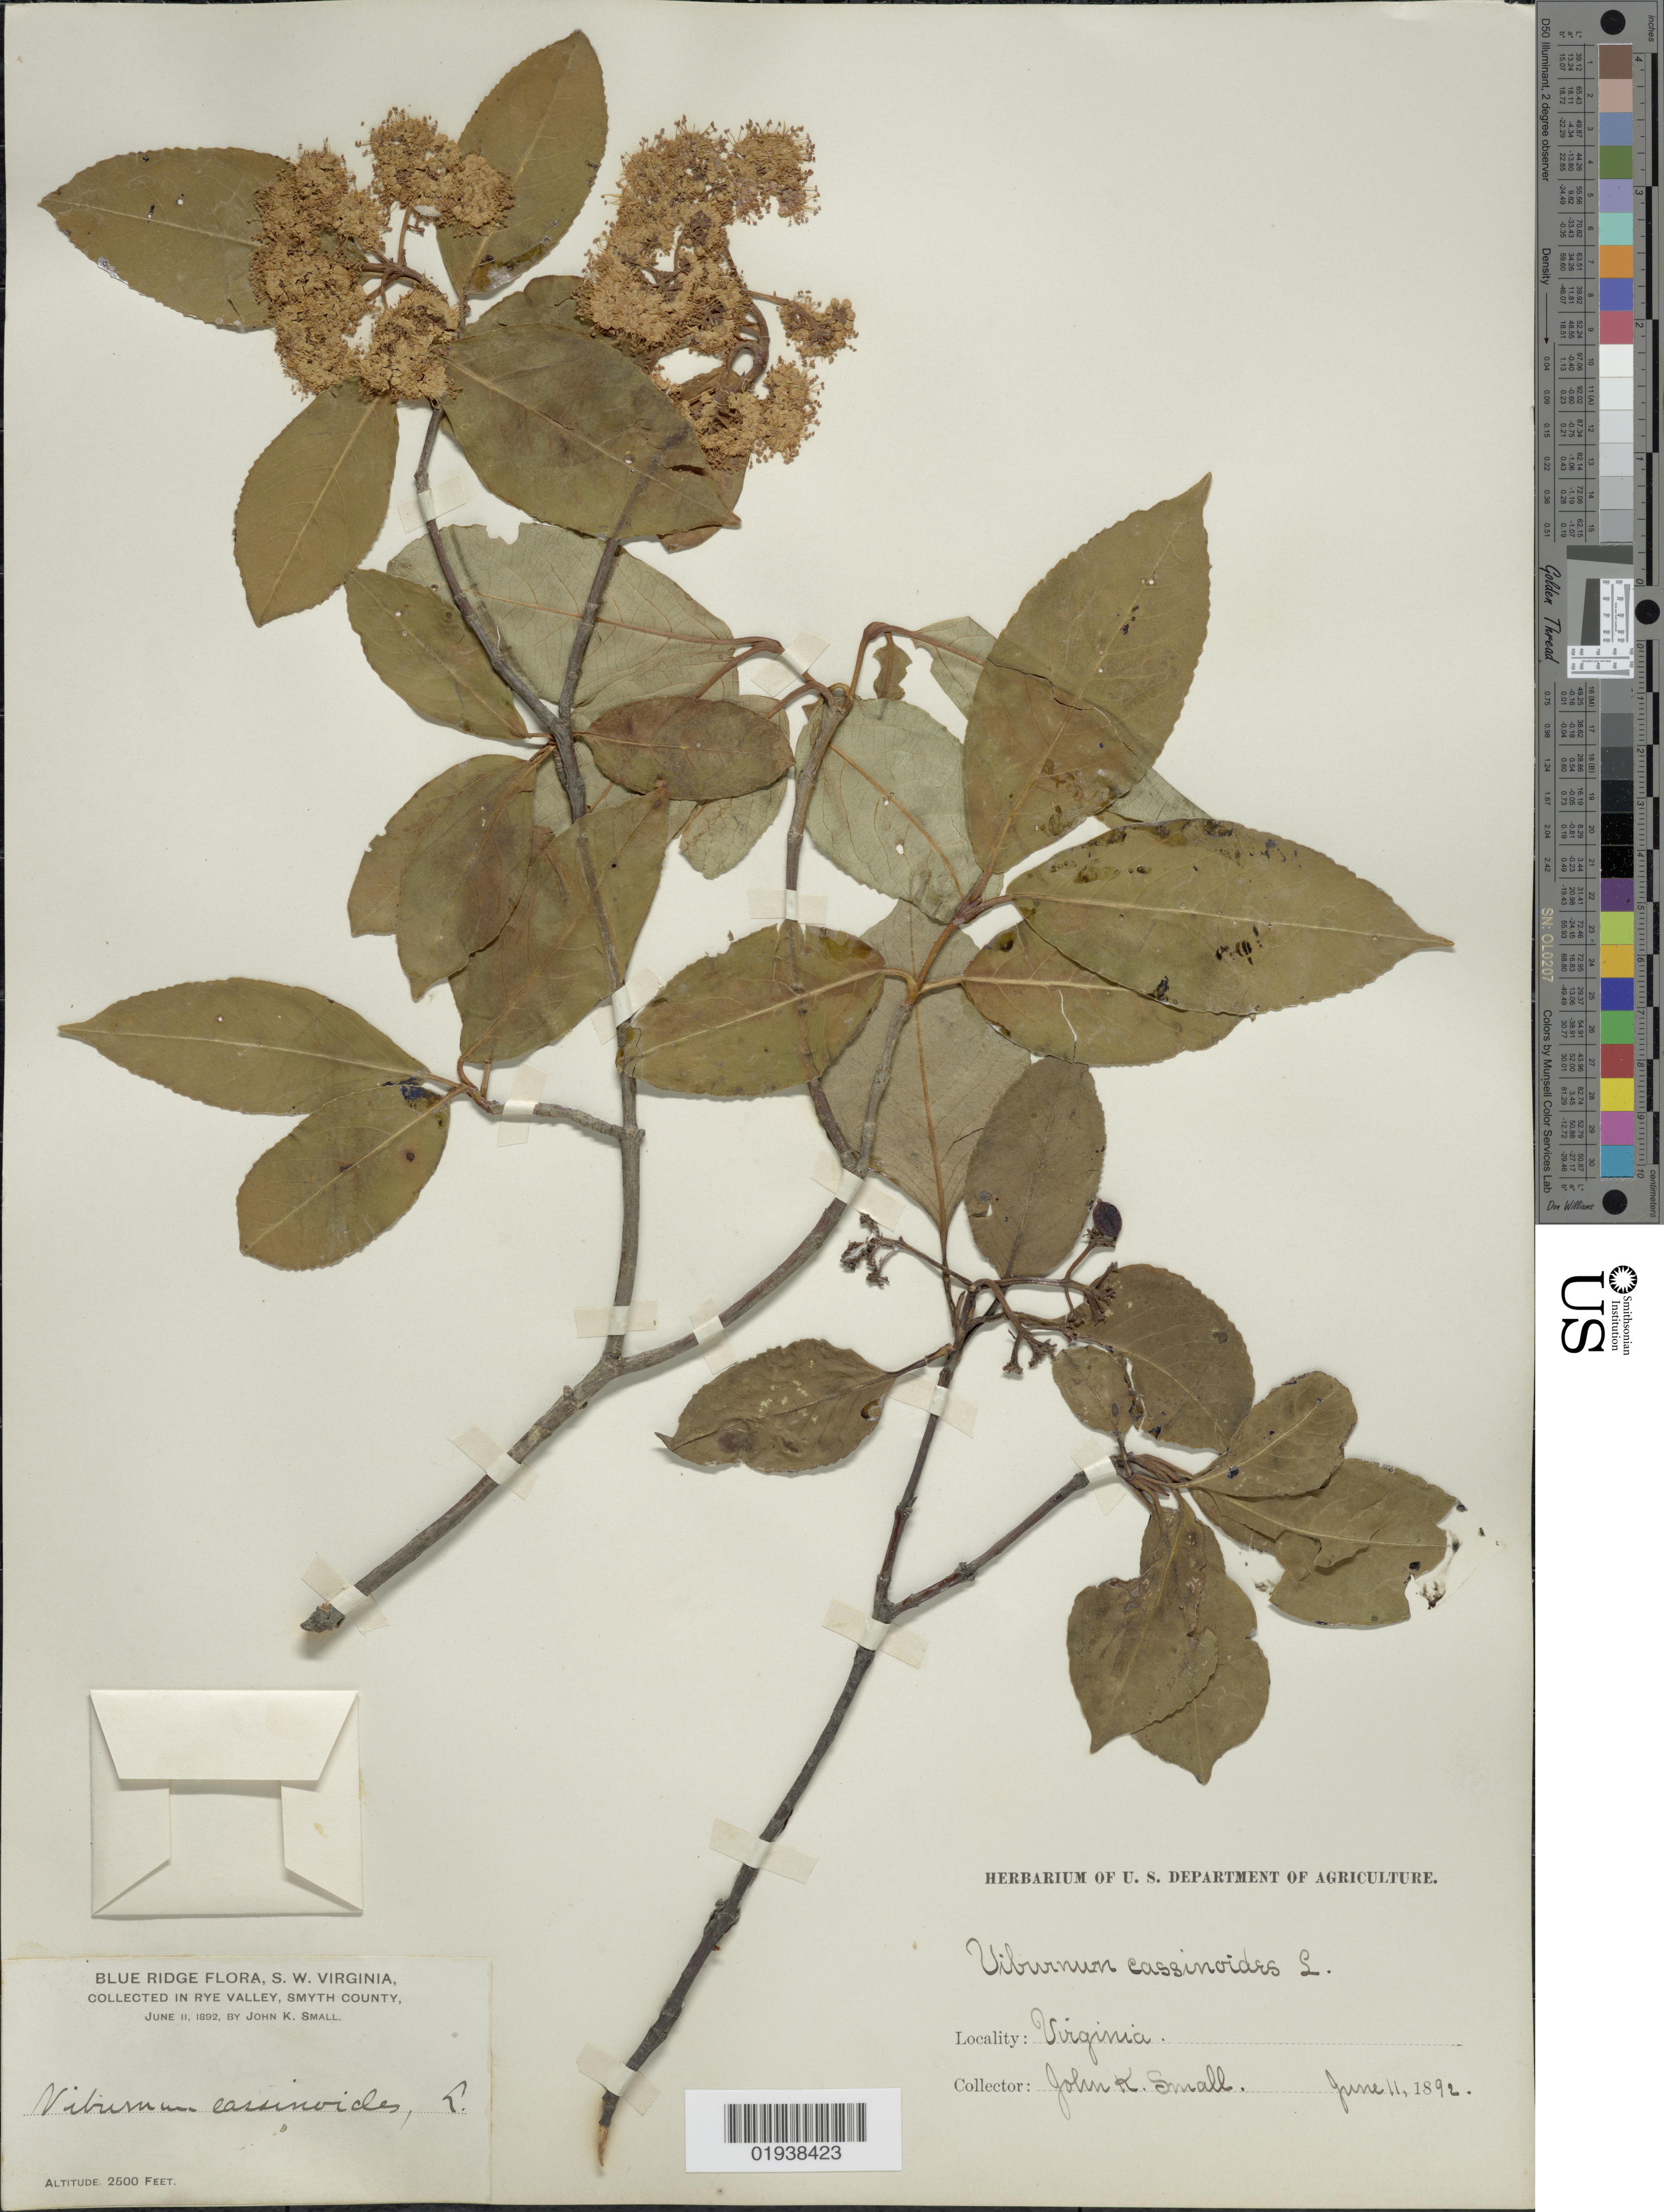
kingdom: Plantae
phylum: Tracheophyta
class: Magnoliopsida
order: Dipsacales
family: Viburnaceae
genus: Viburnum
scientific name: Viburnum cassinoides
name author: L.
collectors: J. K. Small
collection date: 1892-06-11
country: United States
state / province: Virginia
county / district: Smyth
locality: Blue Ridge. S.W. Virginia. Collected in Rye Valley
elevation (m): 762